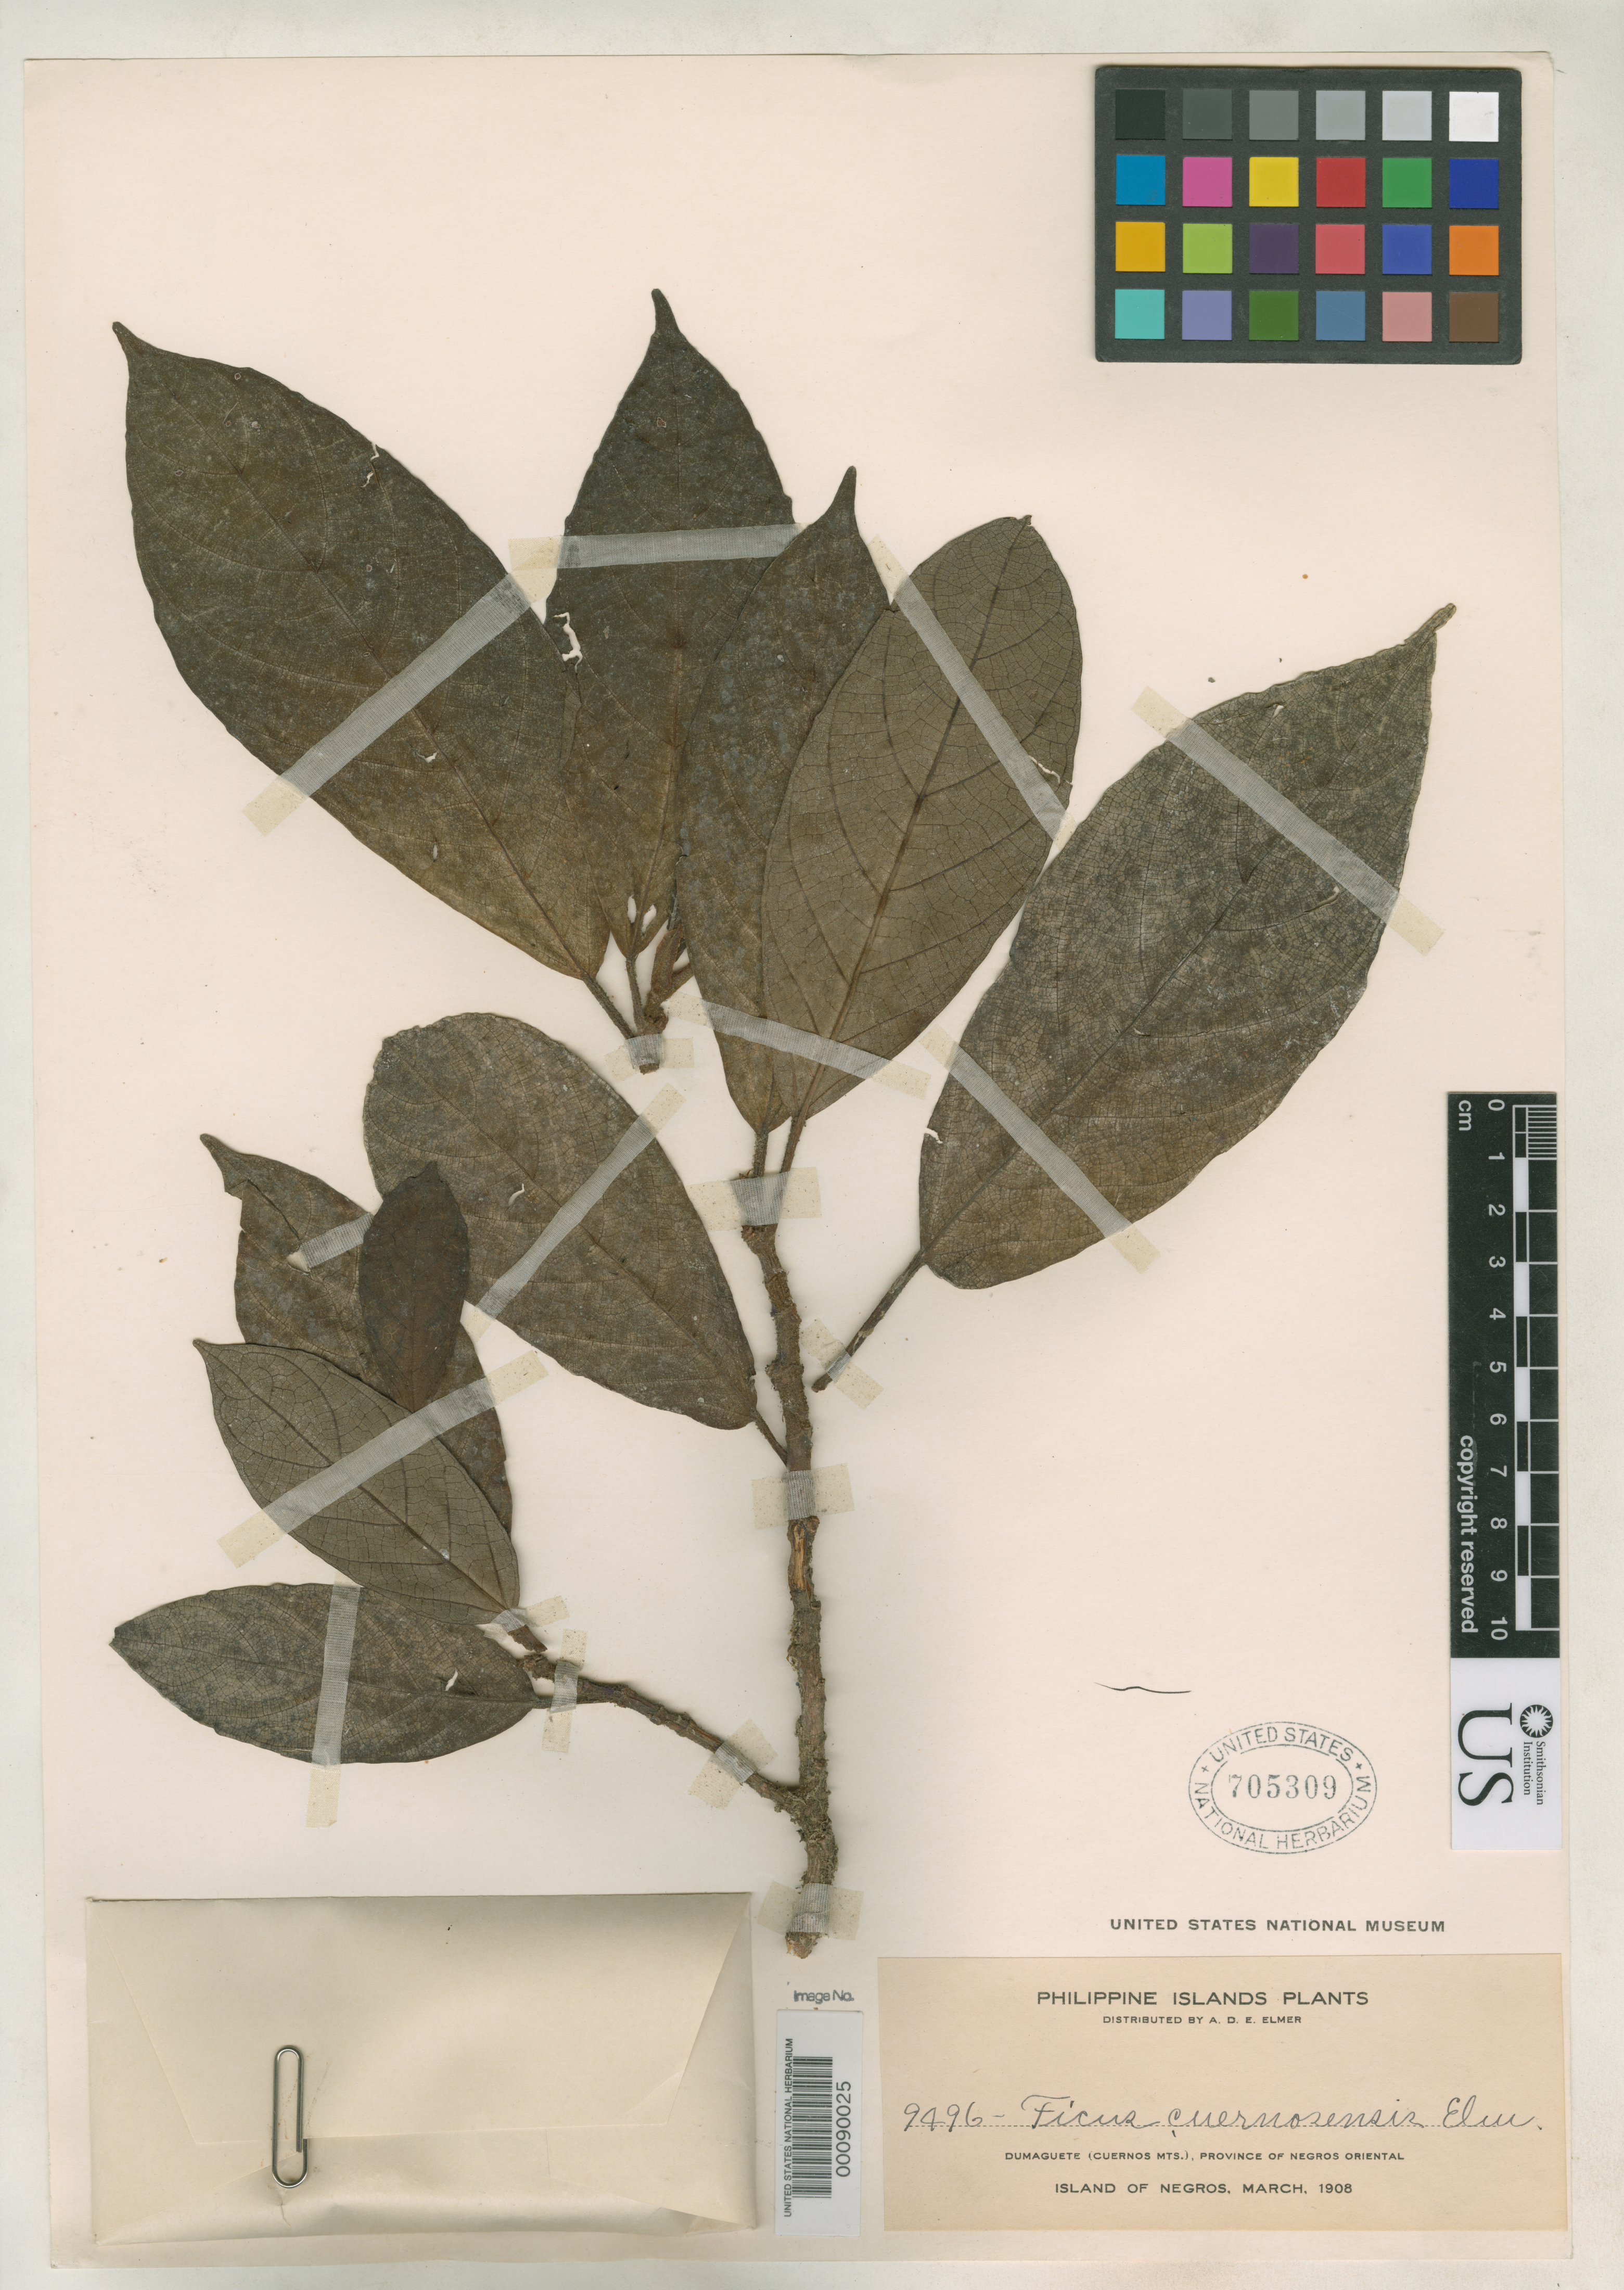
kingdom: Plantae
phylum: Tracheophyta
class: Magnoliopsida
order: Rosales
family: Moraceae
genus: Ficus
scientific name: Ficus cuernosensis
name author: Elmer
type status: Isotype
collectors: A. D. E. Elmer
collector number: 9496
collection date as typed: Mar 1908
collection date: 1908-03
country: Philippines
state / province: Central Visayas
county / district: Negros Oriental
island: Negros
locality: Dumaguete, Cuernos Mts.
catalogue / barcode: US 705309